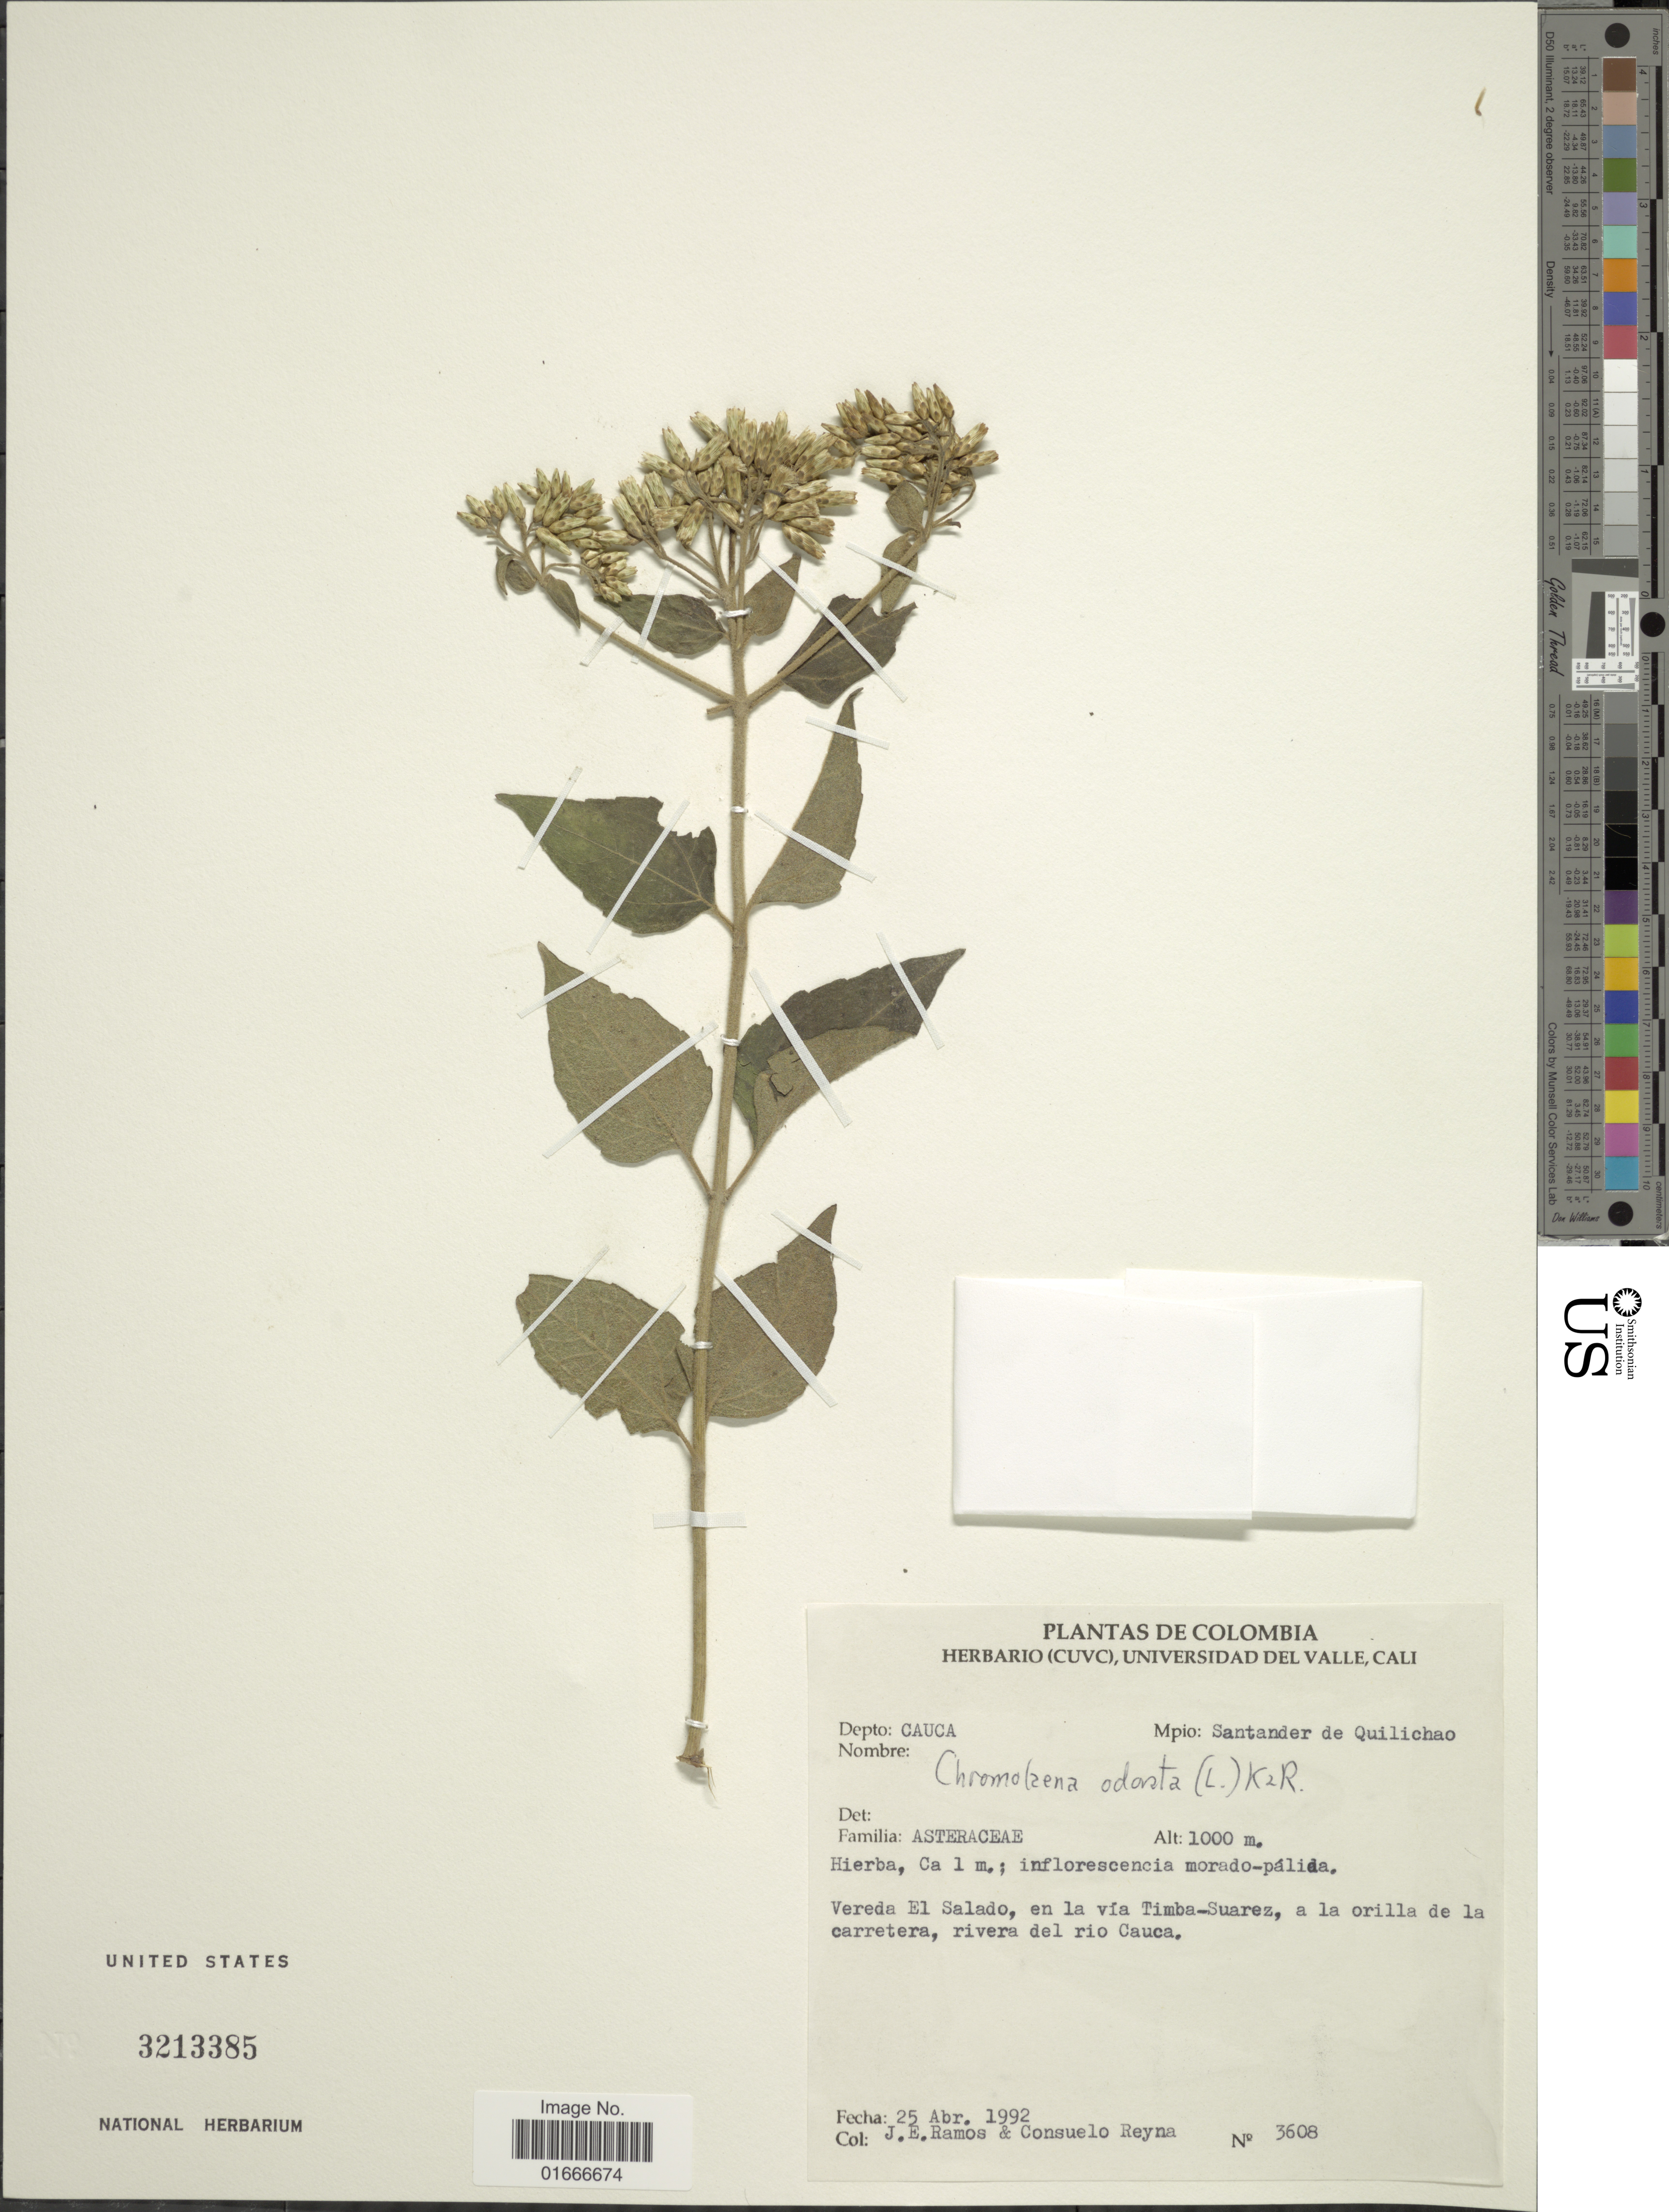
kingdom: Plantae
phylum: Tracheophyta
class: Magnoliopsida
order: Asterales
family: Asteraceae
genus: Chromolaena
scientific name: Chromolaena odorata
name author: (L.) R.M. King & H. Rob.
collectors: J. E. Ramos & C. Reyna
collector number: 3608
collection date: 1992-04-25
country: Colombia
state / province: Cauca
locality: Mpio. Santander de Quilichao, Vereda El Salado, en la via Timba-Suarez, a la orilla de la carretera, rivera del rio Cauca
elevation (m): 1000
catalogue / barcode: US 3213385